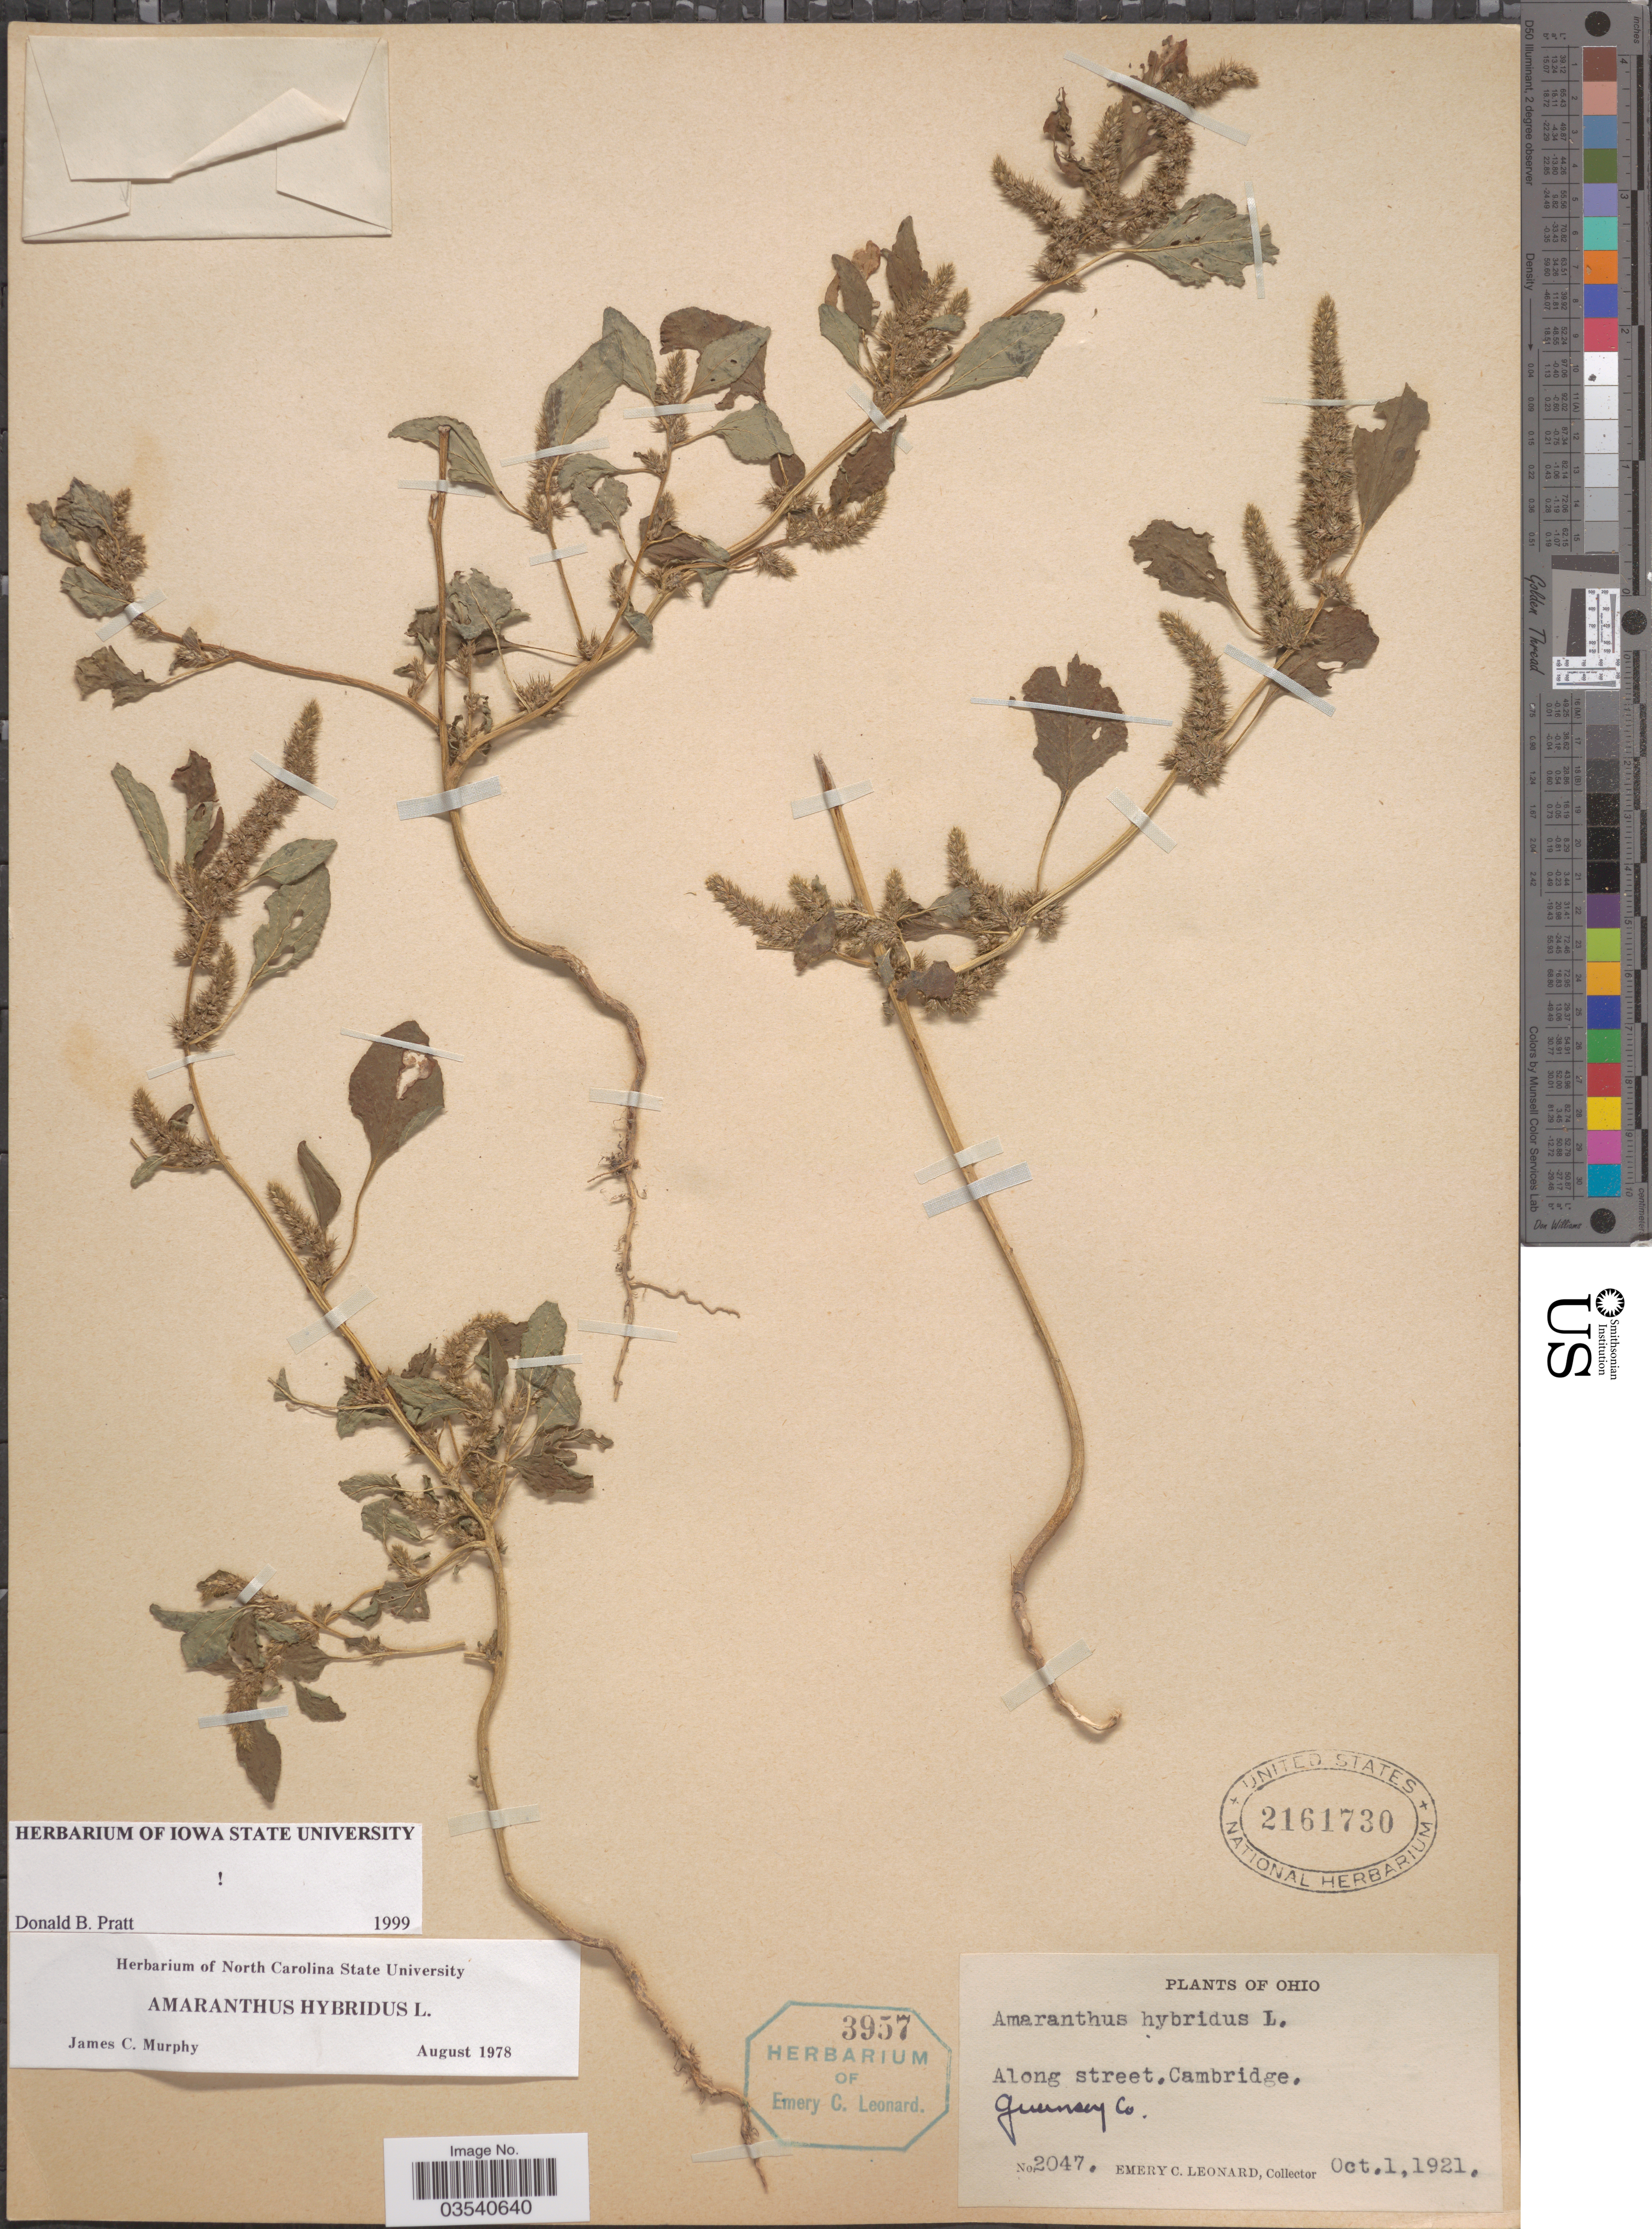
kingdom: Plantae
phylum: Tracheophyta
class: Magnoliopsida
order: Caryophyllales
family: Amaranthaceae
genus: Amaranthus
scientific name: Amaranthus hybridus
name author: L.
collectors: E. C. Leonard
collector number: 2047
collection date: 1921-10-01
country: United States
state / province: Ohio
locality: Along street. Cambridge. Guernsey Co.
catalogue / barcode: US 2161730